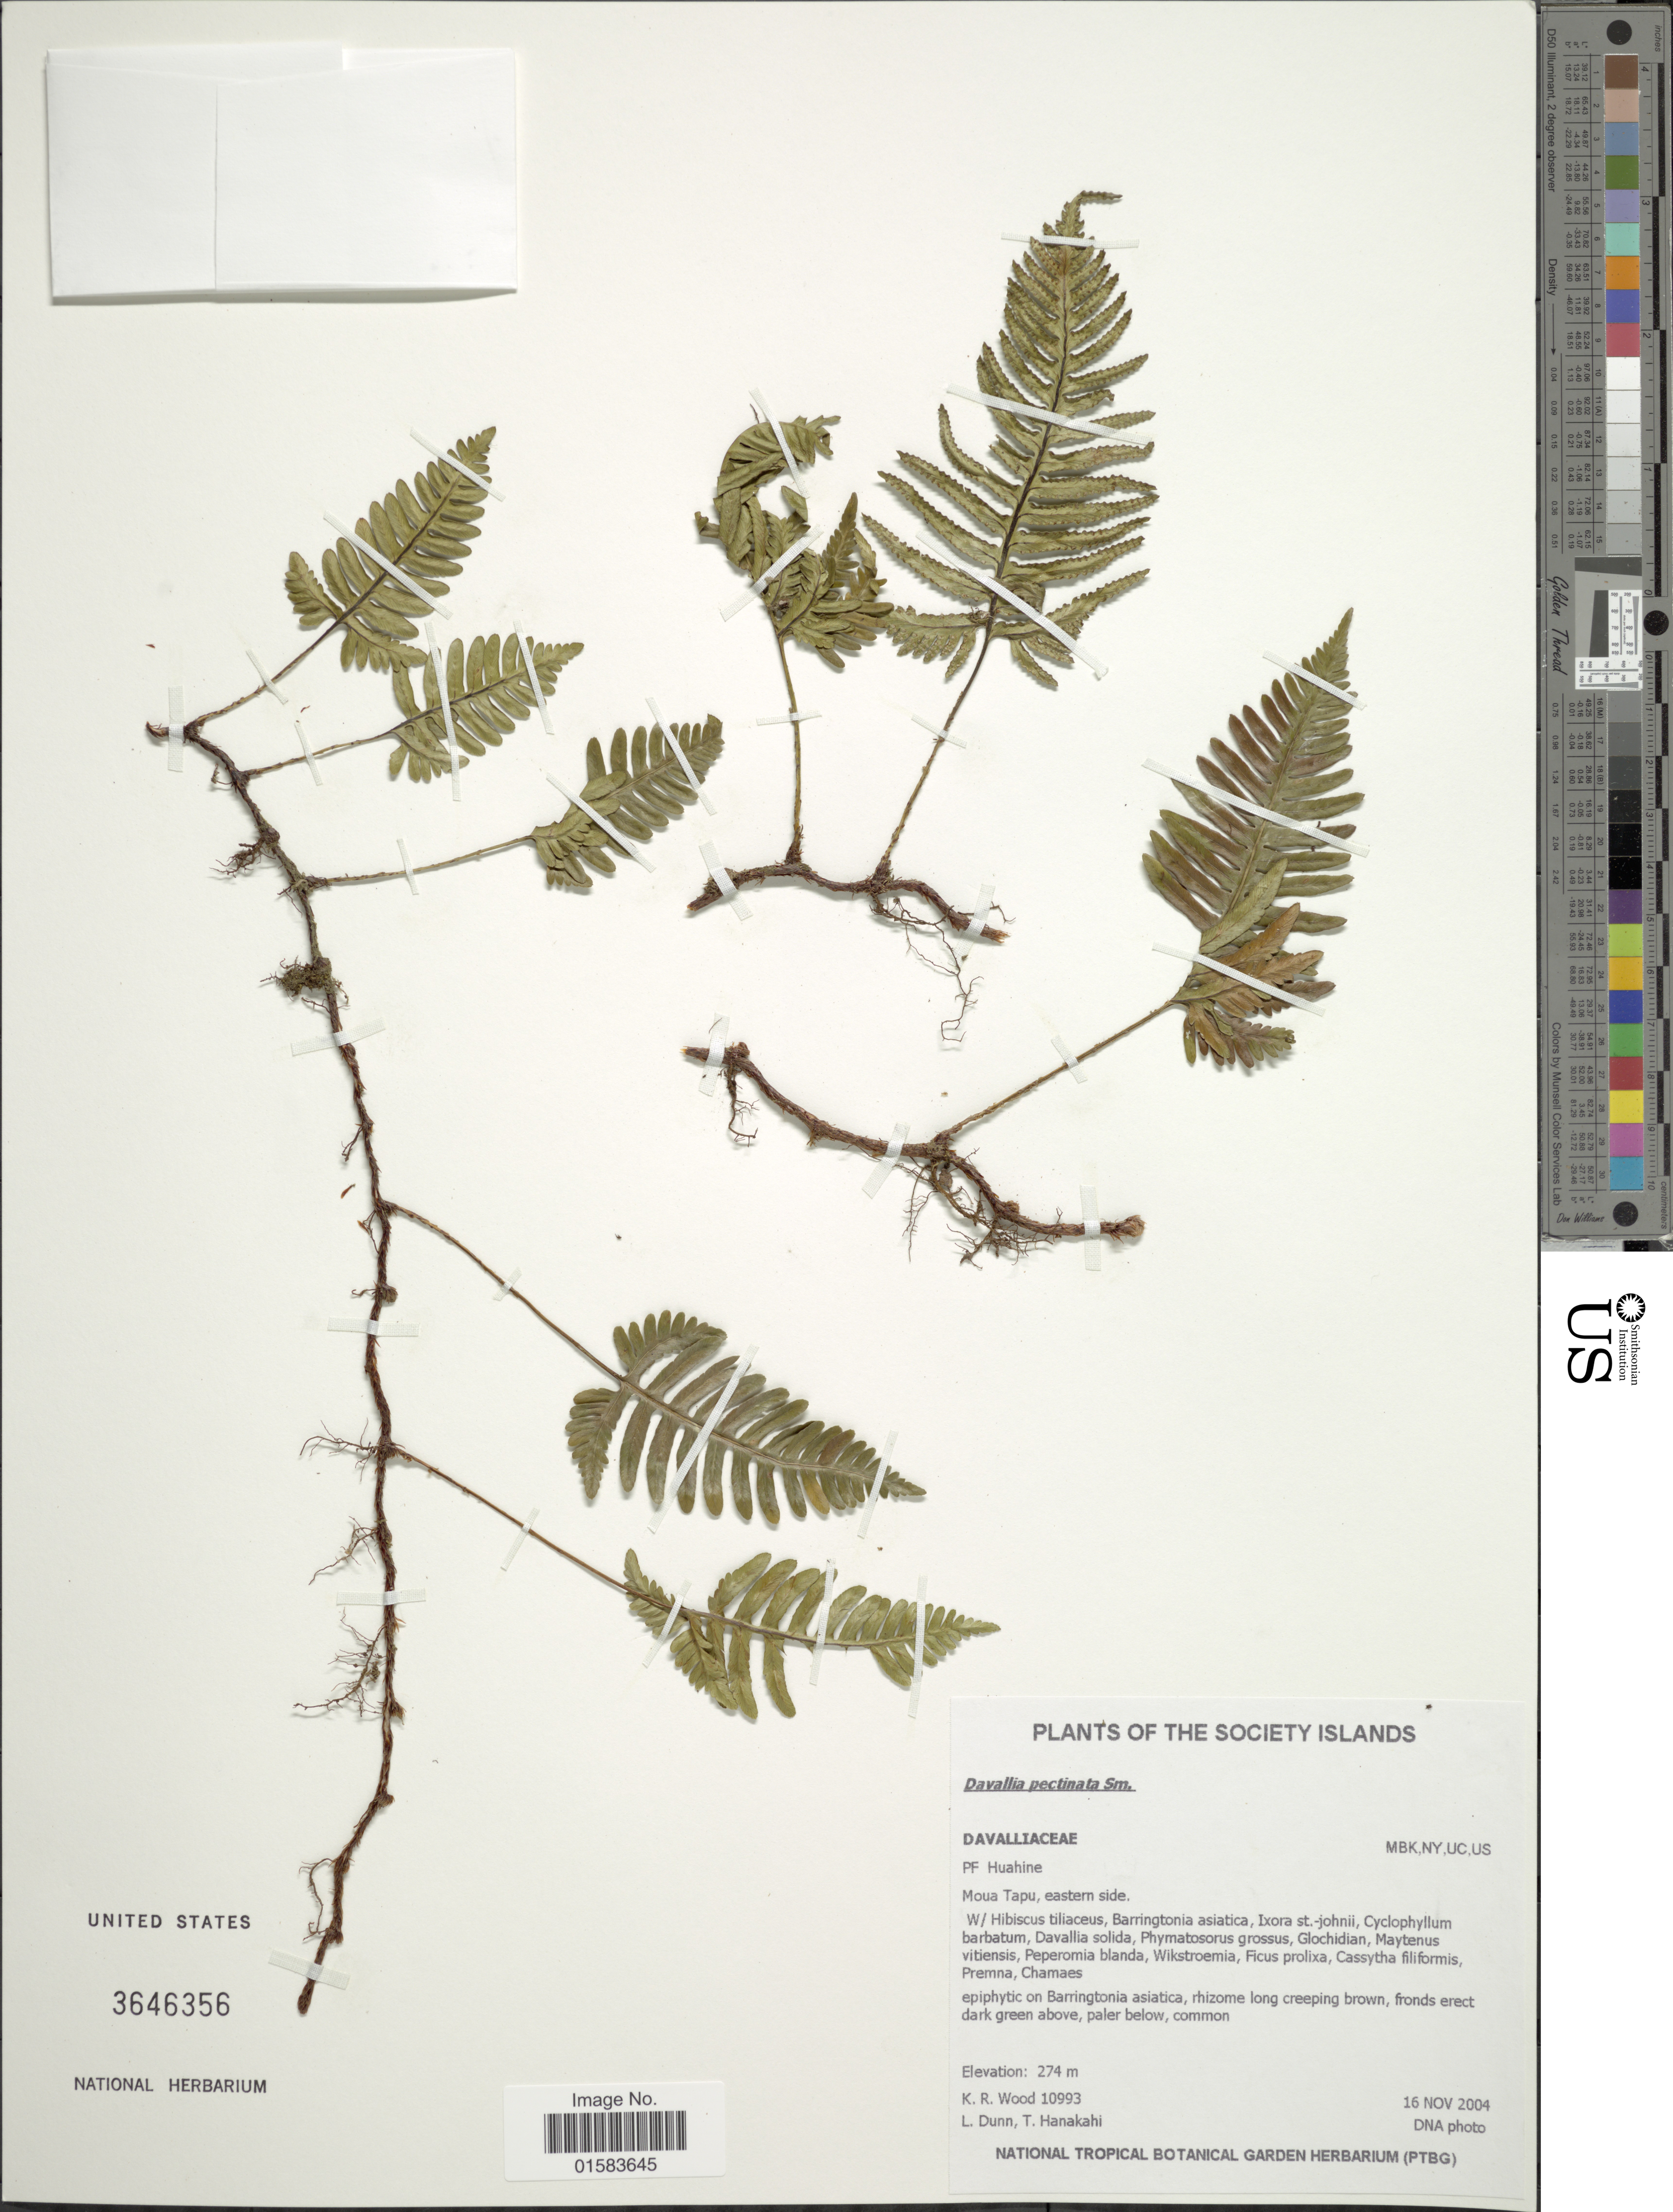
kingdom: Plantae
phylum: Tracheophyta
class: Polypodiopsida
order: Polypodiales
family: Davalliaceae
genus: Davallia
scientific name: Davallia pectinata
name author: Sm.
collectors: K. R. Wood, L. Dunn & T. Hanakahi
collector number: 10993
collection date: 2004-11-16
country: French Polynesia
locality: Moua Tapu, eastern side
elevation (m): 274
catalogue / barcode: US 3646356